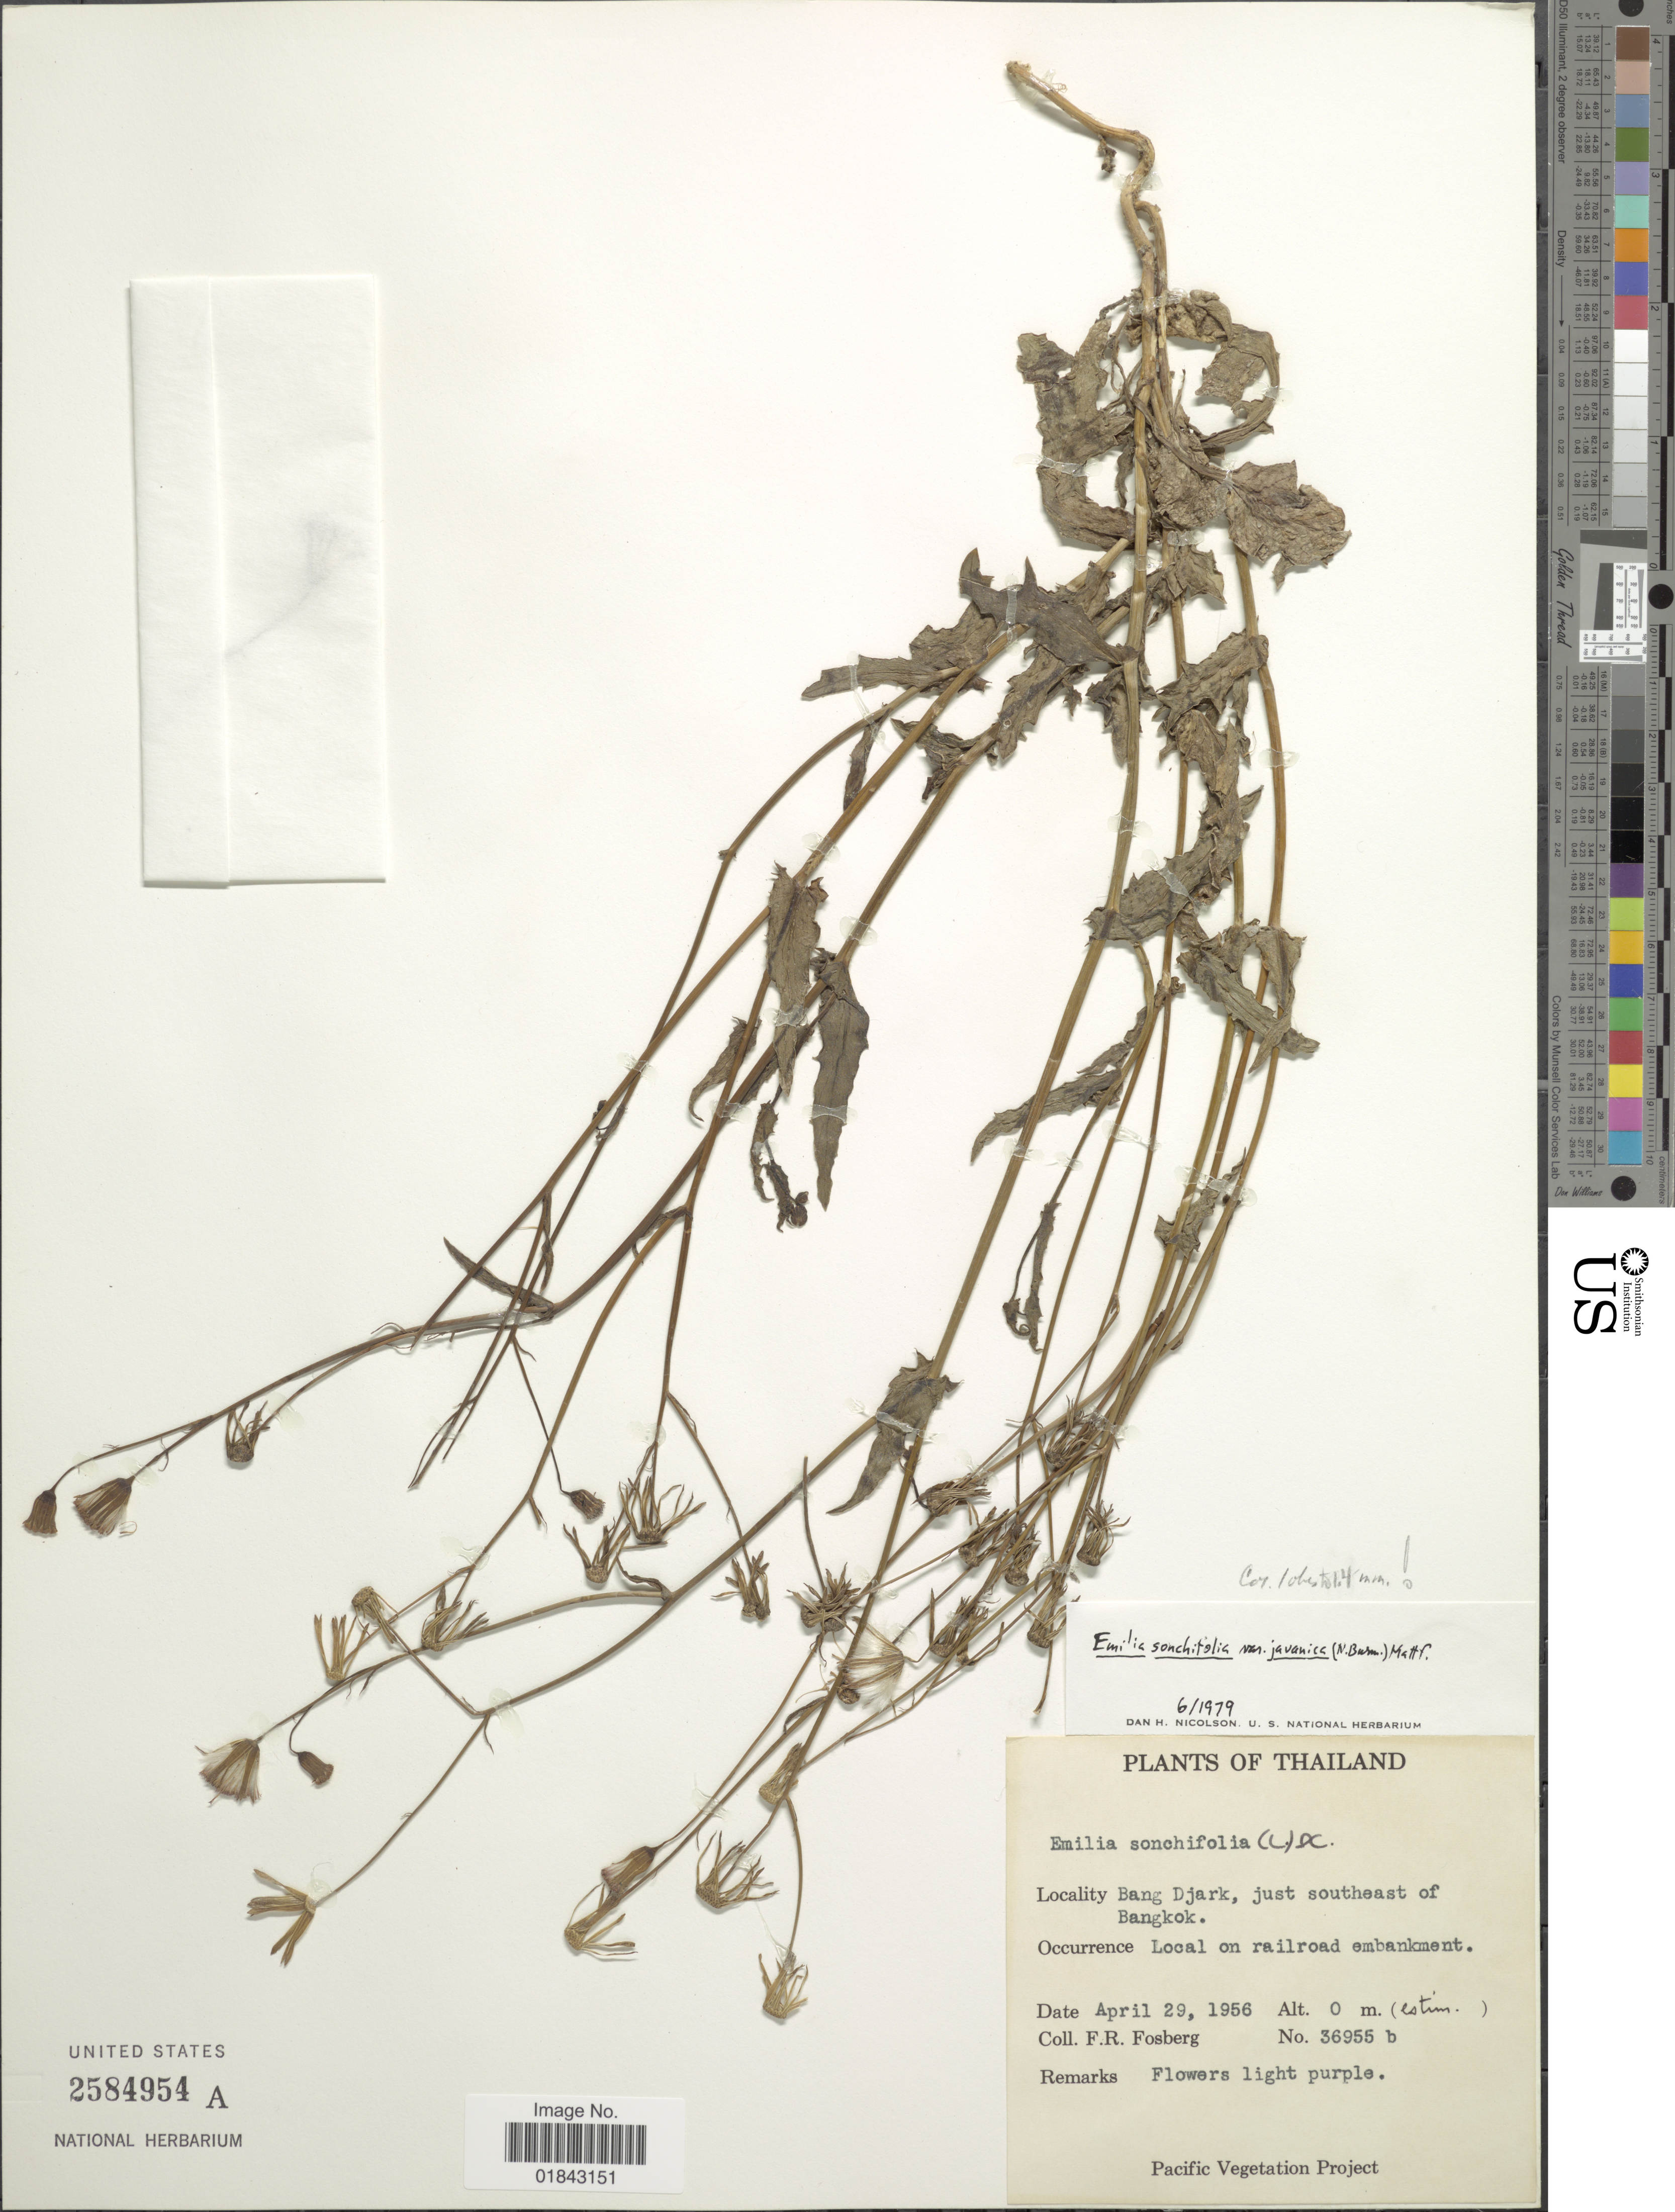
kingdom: Plantae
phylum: Tracheophyta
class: Magnoliopsida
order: Asterales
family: Asteraceae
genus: Emilia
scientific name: Emilia sonchifolia var. javanica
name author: (Burm. f.) Mattf.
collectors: F. R. Fosberg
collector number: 36955b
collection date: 1956-04-29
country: Thailand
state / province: Bangkok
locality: Bang Djark, just southeast of Bangkok, local on railroad embakment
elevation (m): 0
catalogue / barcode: US 2584954A